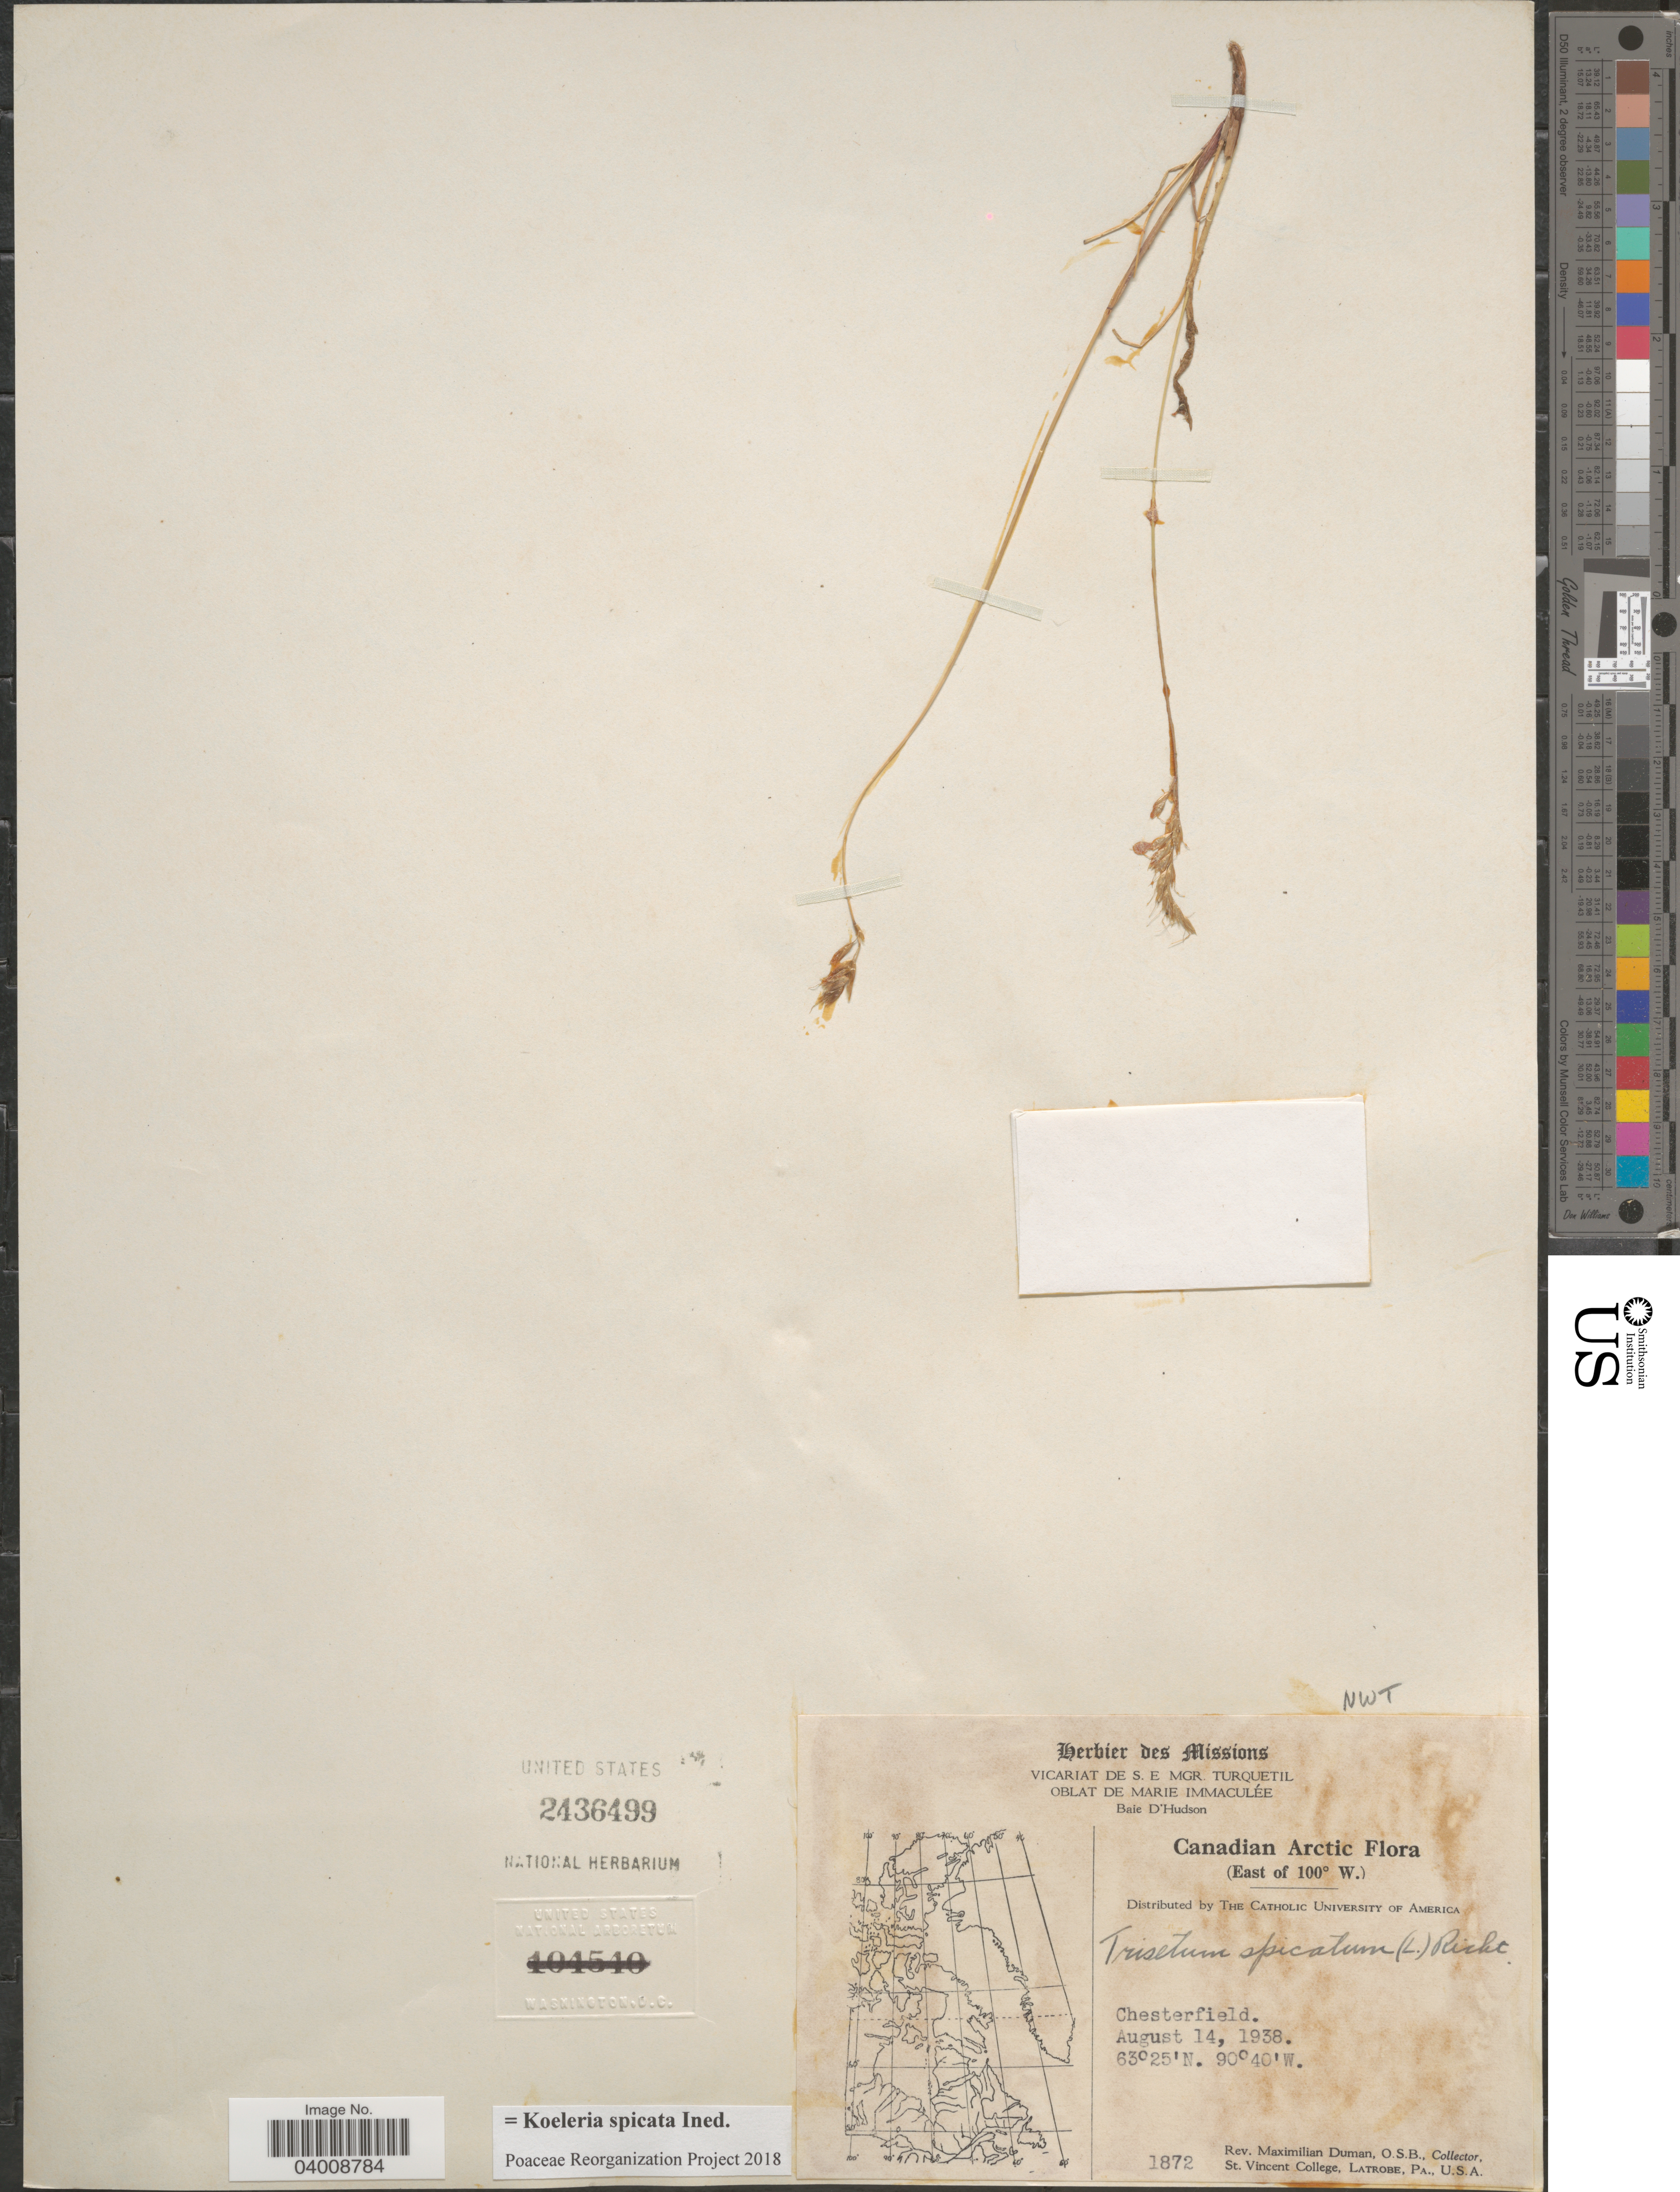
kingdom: Plantae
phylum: Tracheophyta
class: Liliopsida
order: Poales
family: Poaceae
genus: Koeleria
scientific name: Koeleria spicata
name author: (L.) Barberá et al.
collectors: M. Duman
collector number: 1872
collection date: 1938-08-14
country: Canada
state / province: Northwest Territories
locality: Canadian Arctic. (East of 100° W.) Chesterfield.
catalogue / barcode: US 2436499